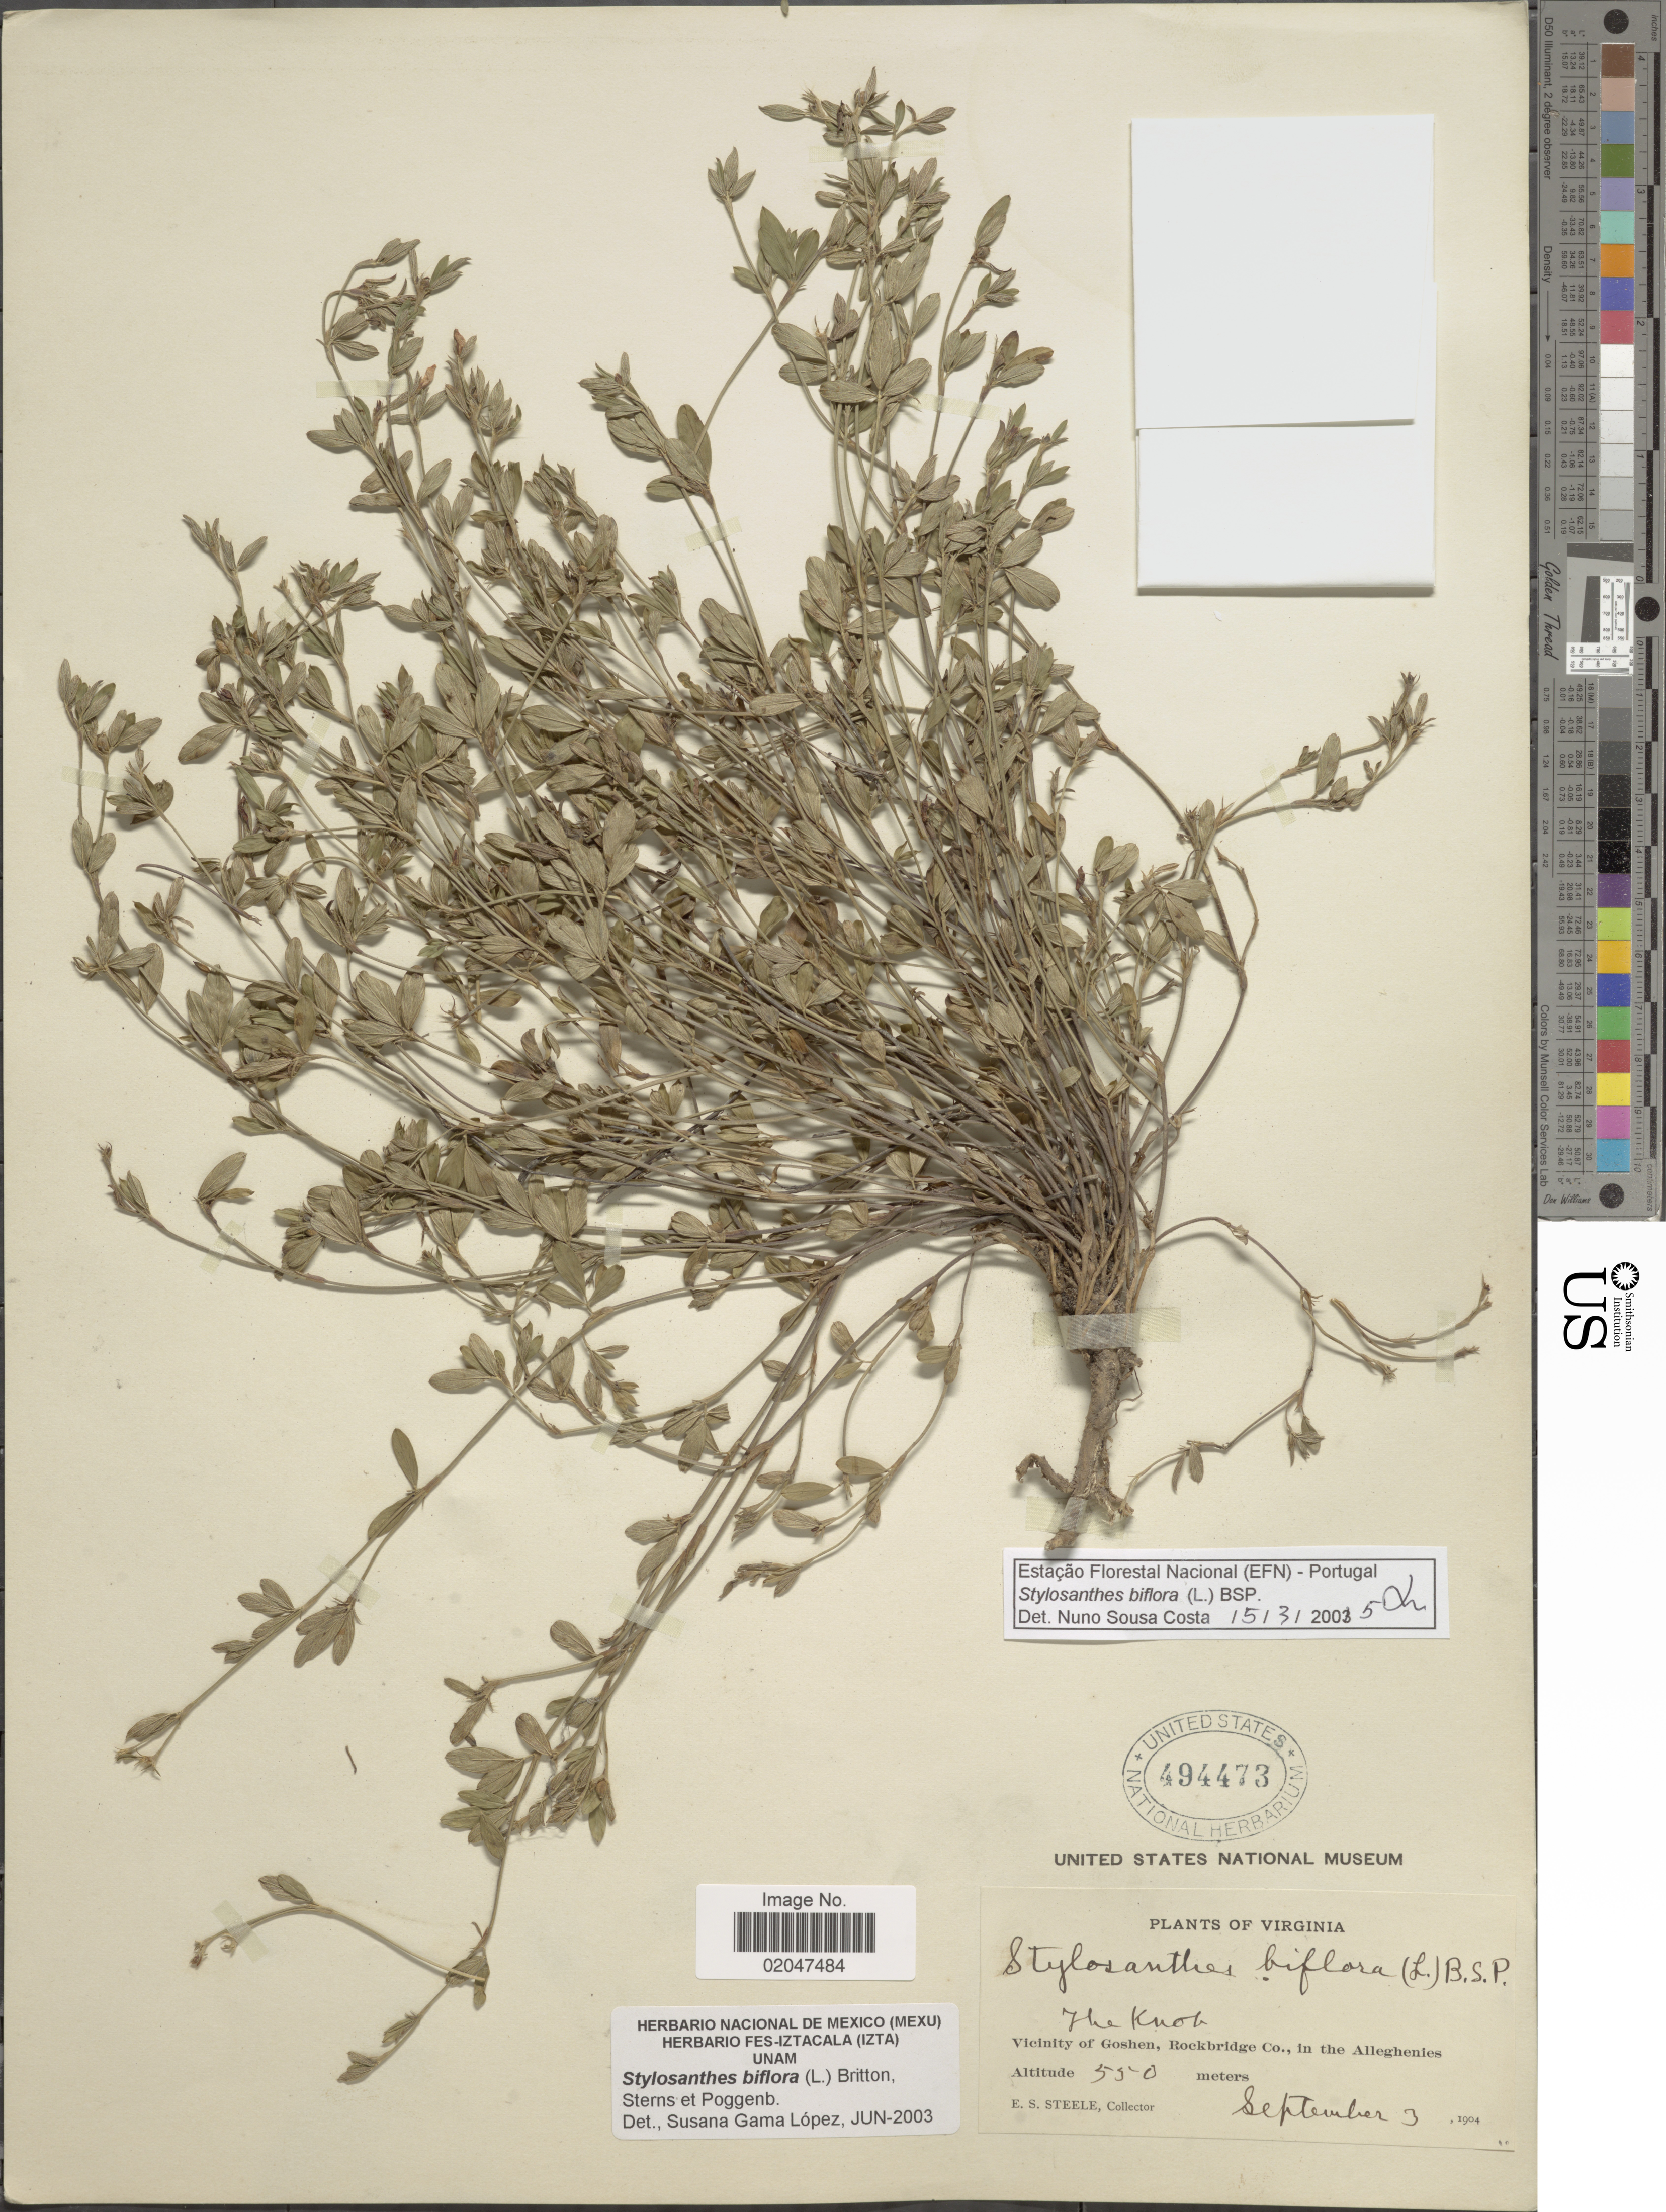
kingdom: Plantae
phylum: Tracheophyta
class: Magnoliopsida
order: Fabales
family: Fabaceae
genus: Stylosanthes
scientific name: Stylosanthes biflora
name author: (L.) Britton et al.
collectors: E. Steele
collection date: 1904-09-03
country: United States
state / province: Virginia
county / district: Rockbridge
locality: Vicinity of Goshen, Rockbridge Co., in the Alleghenies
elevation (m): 550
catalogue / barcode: US 494473